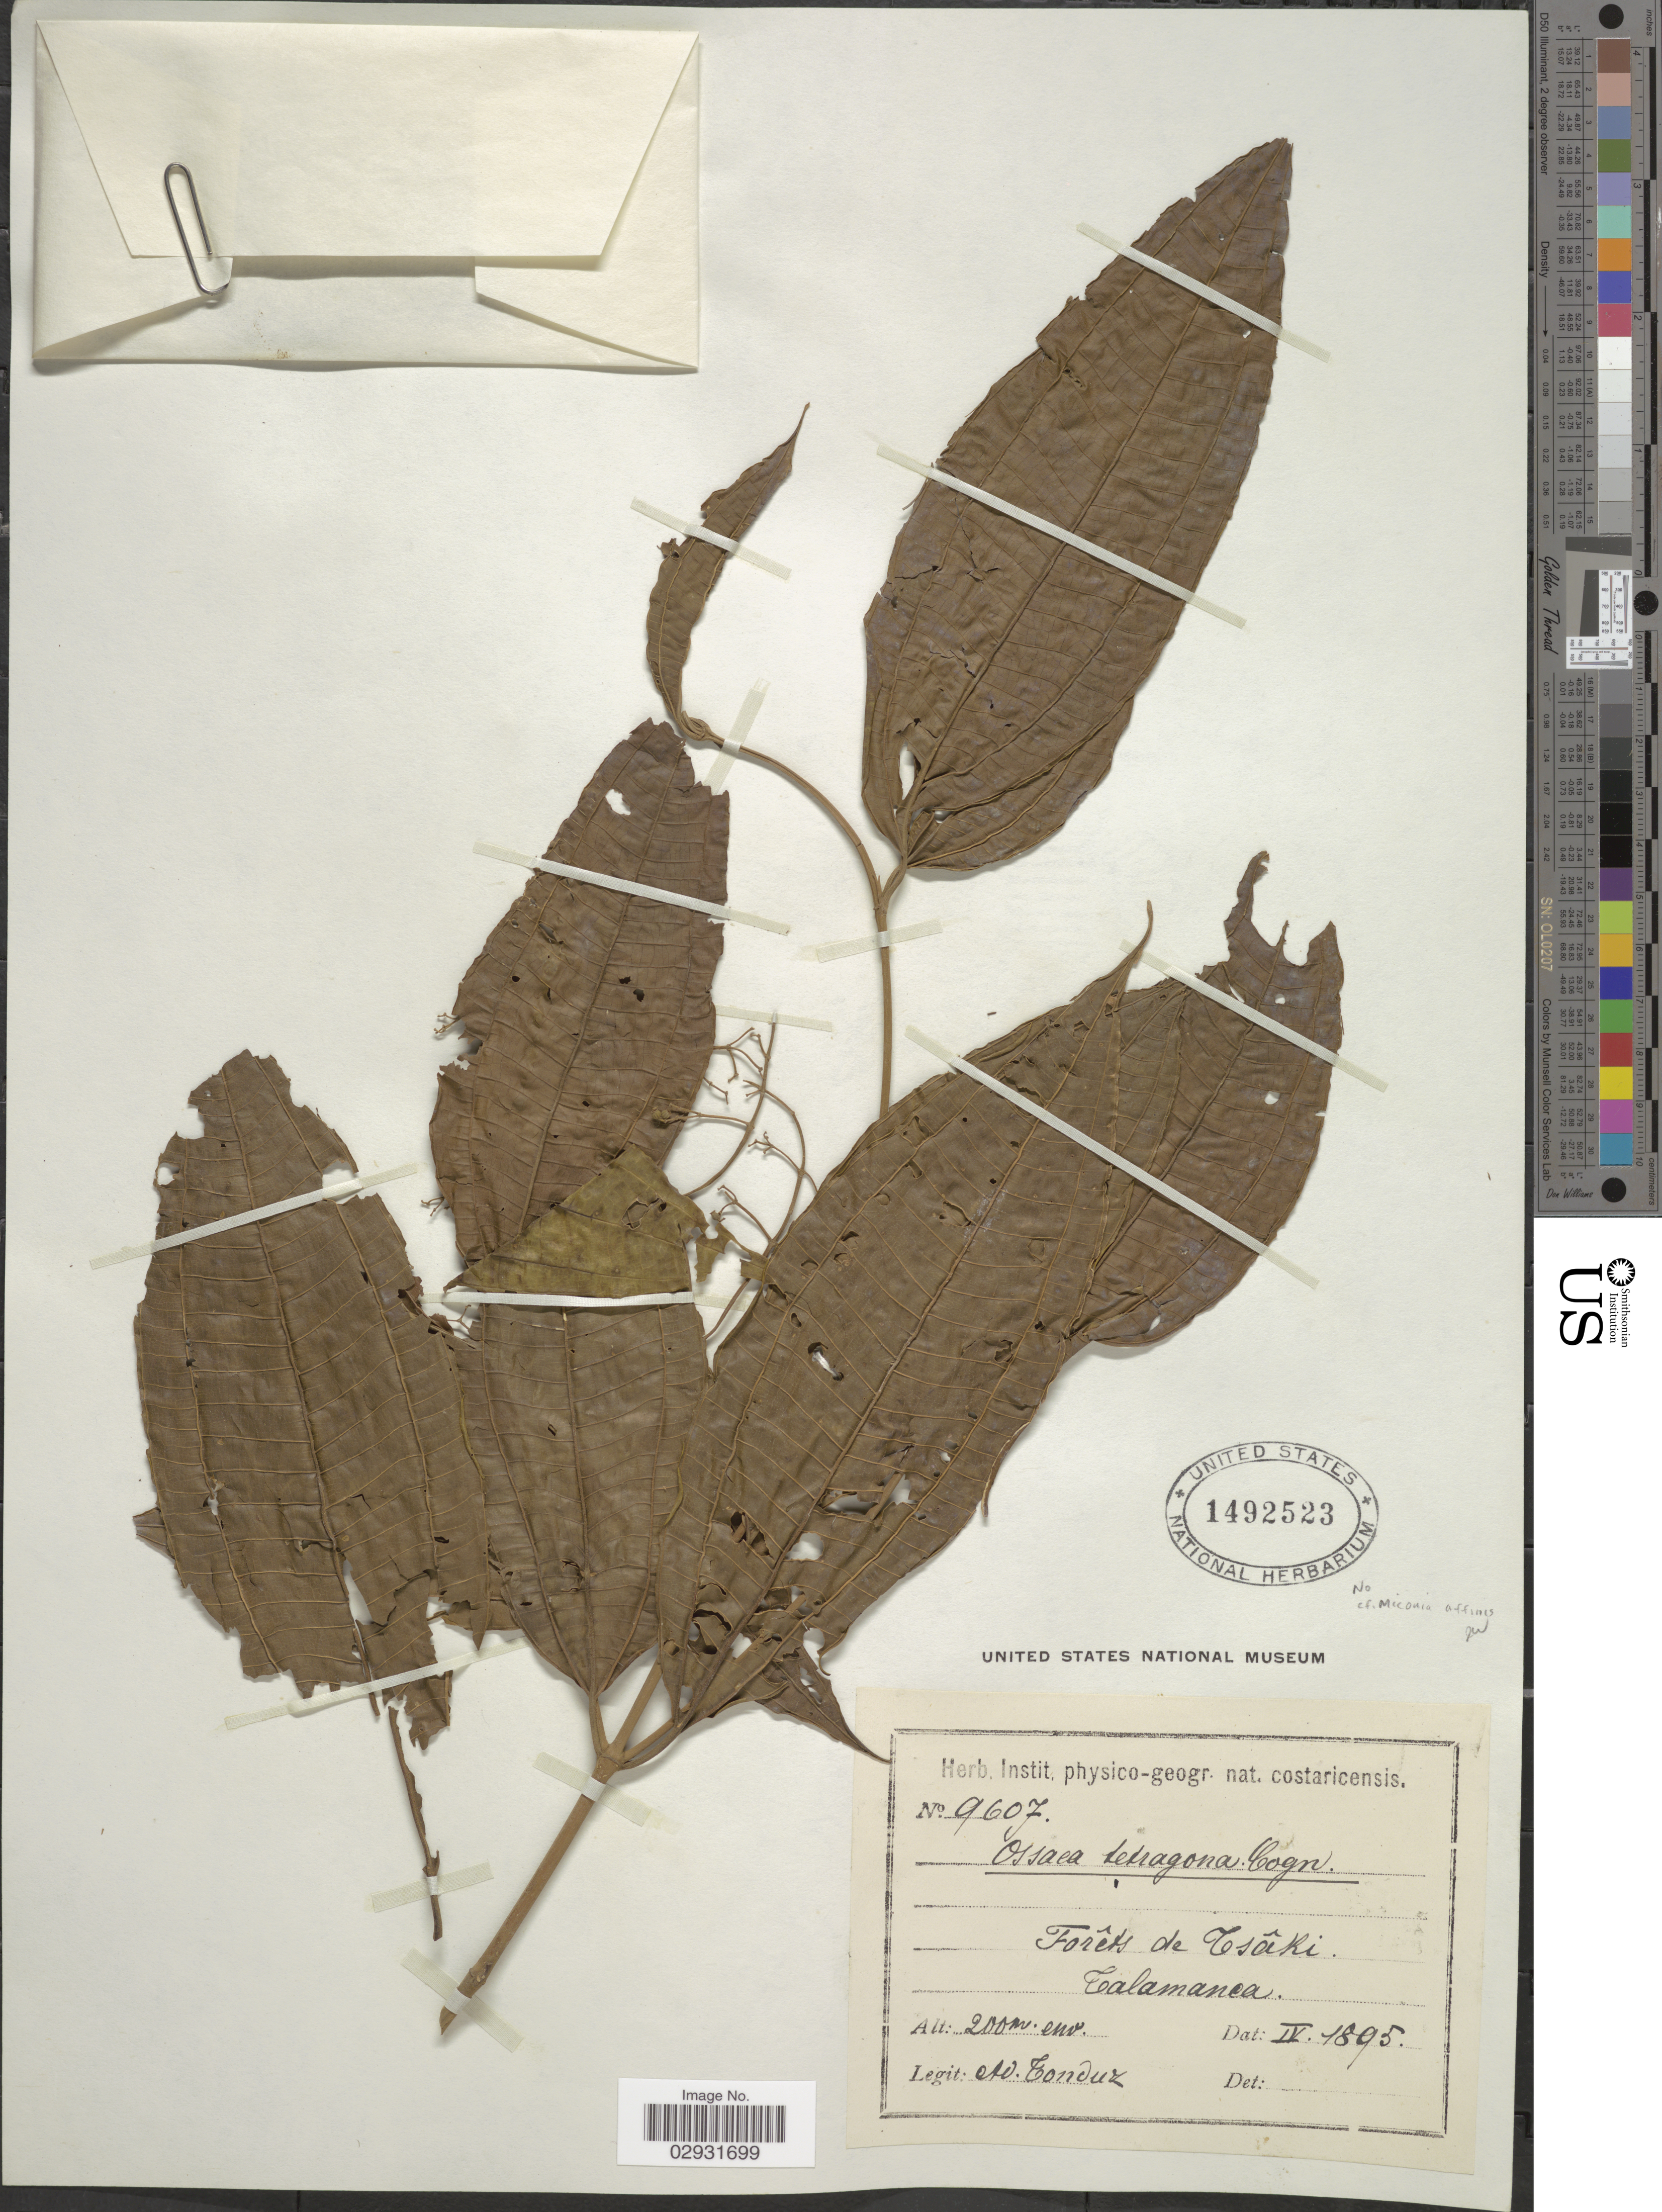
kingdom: Plantae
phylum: Tracheophyta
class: Magnoliopsida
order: Myrtales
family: Melastomataceae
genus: Miconia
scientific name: Miconia affinis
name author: DC.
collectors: A. Tonduz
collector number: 9607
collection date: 1895-04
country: Costa Rica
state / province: Limón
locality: Forêts de Tsâki. Talamanca.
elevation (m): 200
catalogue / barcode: US 1492523